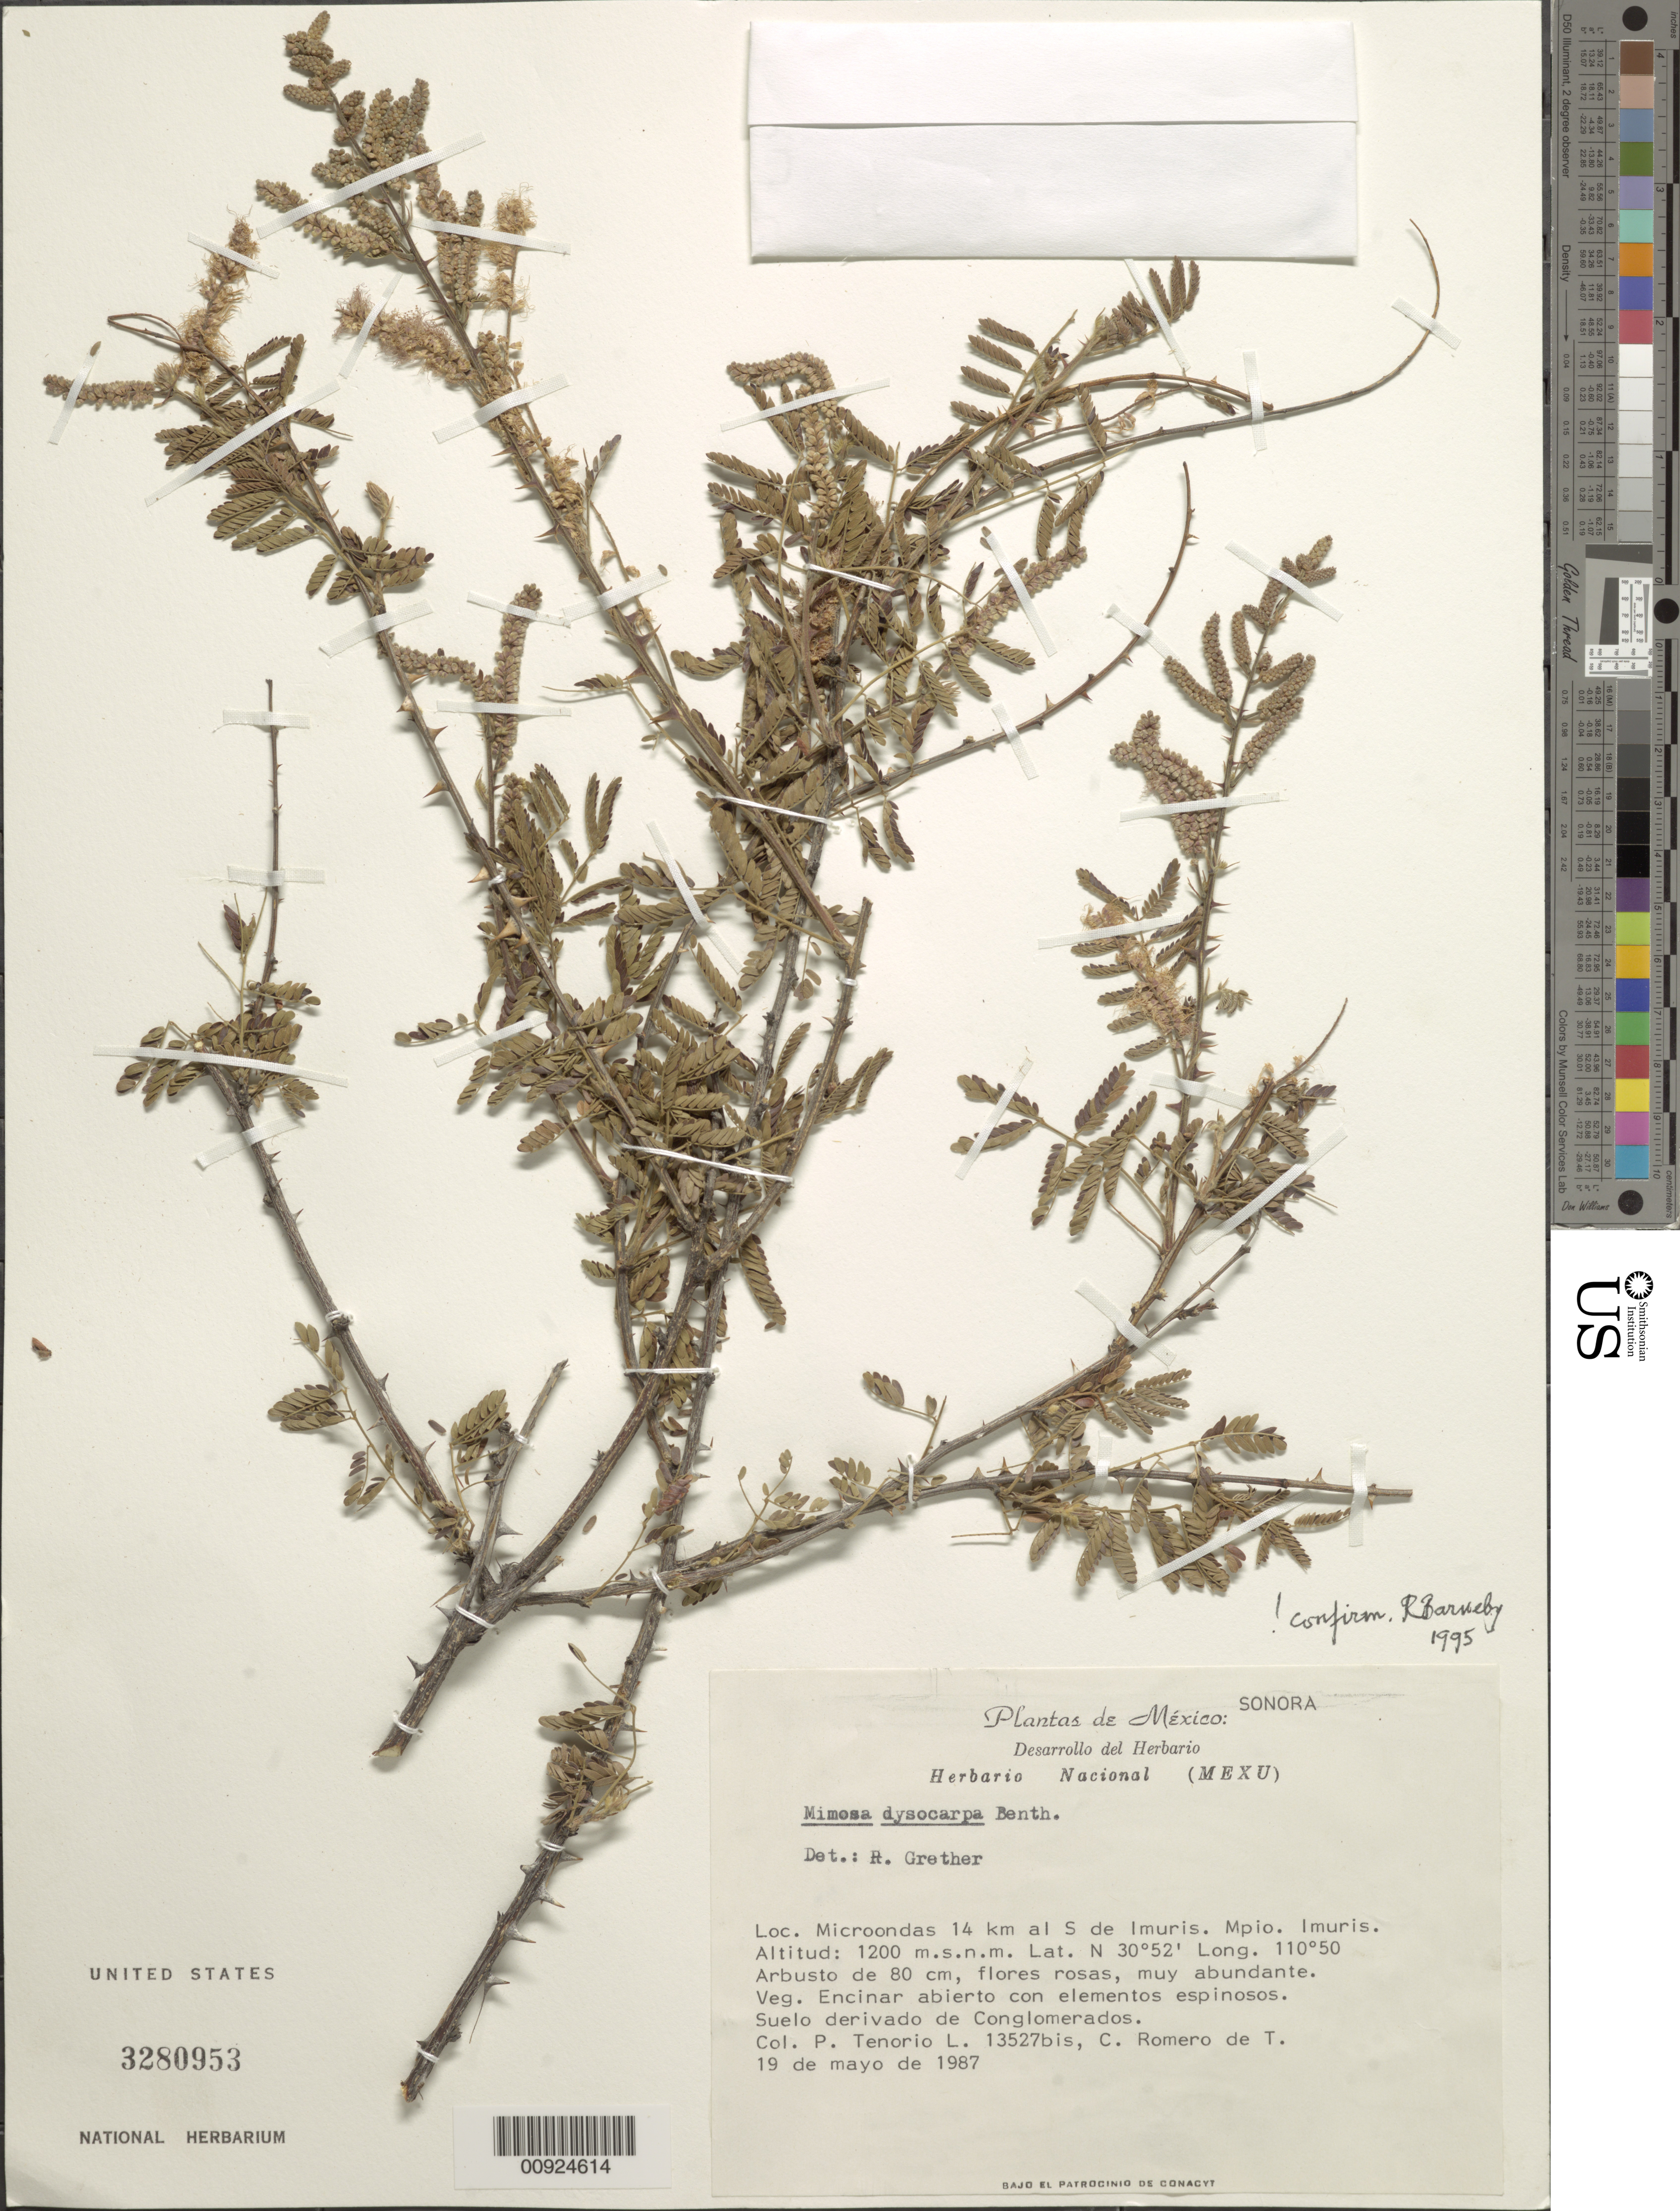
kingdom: Plantae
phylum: Tracheophyta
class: Magnoliopsida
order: Fabales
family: Fabaceae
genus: Mimosa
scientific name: Mimosa dysocarpa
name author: Benth. ex A. Gray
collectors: P. Tenorio L. & C. Romero de T.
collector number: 13527 bis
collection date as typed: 19 May 1987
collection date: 1987-05-19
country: Mexico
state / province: Sonora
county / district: Imuris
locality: Microondas 14 km. al S de Imuris. Mpio. Imuris, Sonora.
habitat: Encinar abierto con elementos espinosos. Suelo derivado de conglomerados.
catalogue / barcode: US 3280953